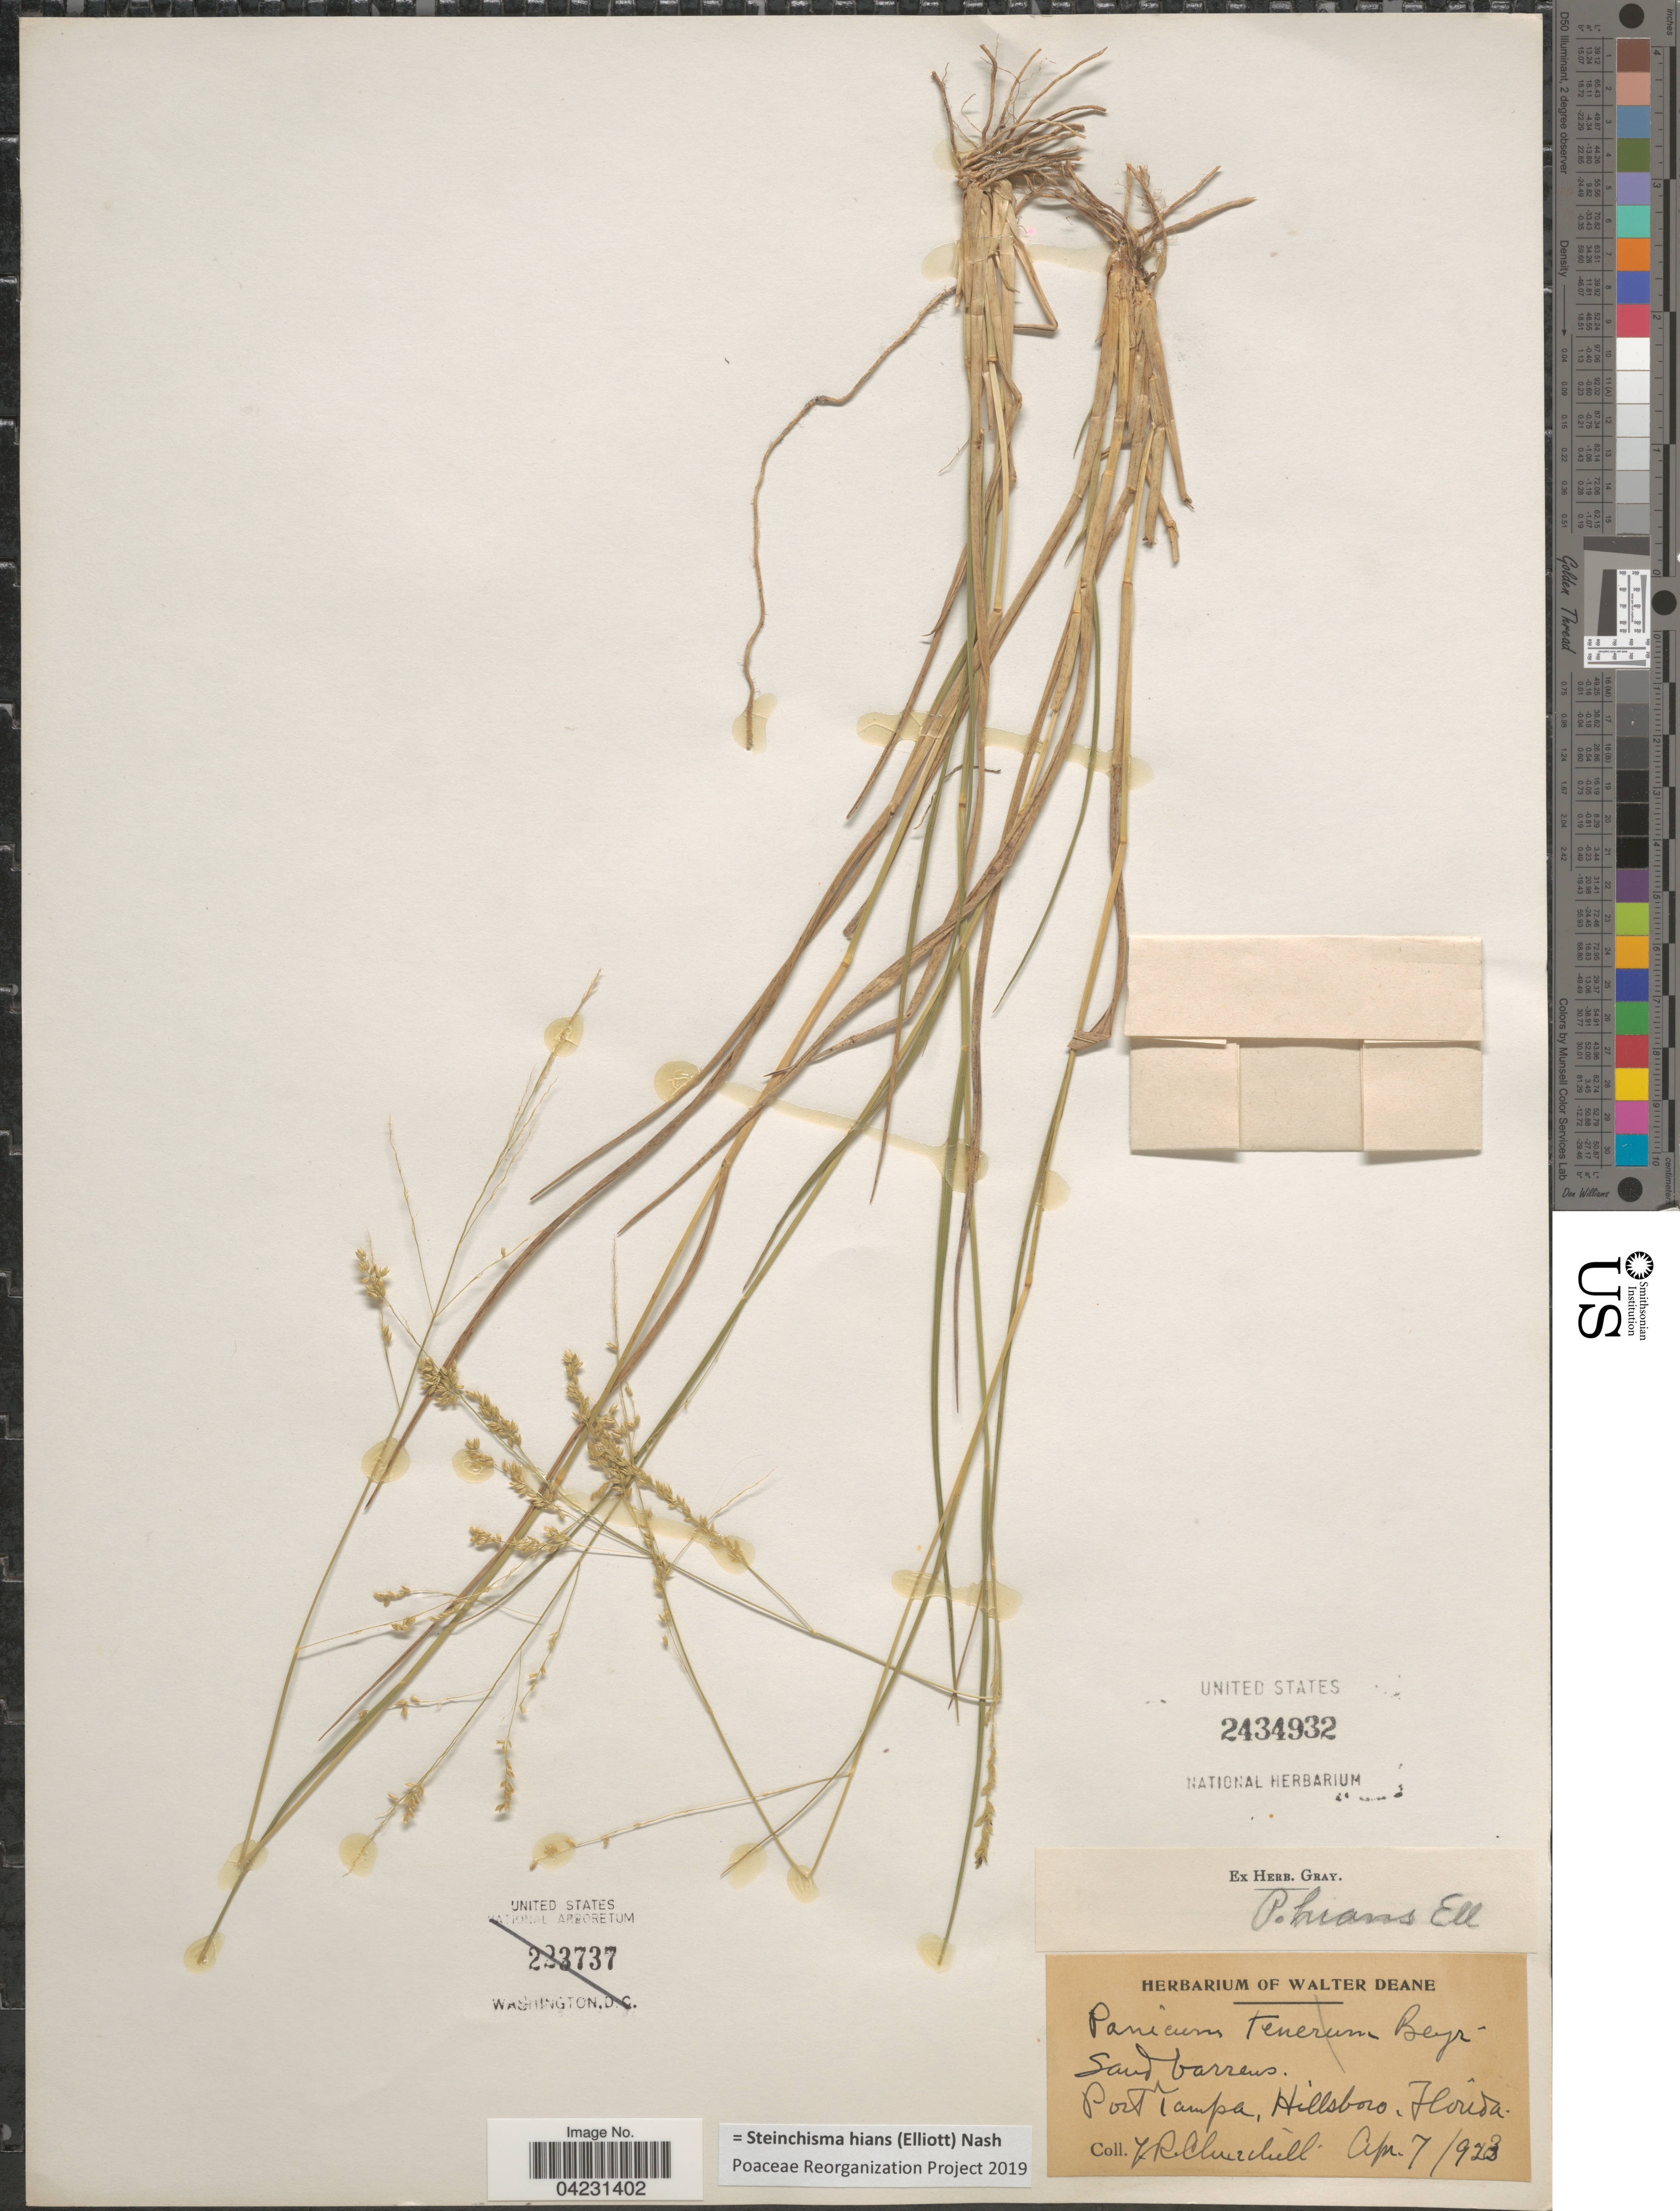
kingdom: Plantae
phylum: Tracheophyta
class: Liliopsida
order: Poales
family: Poaceae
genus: Steinchisma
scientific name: Steinchisma hians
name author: (Elliott) Nash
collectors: J. Churchill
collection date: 1923-04-07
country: United States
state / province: Florida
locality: Port Tampa, Hillsboro.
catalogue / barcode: US 2434932